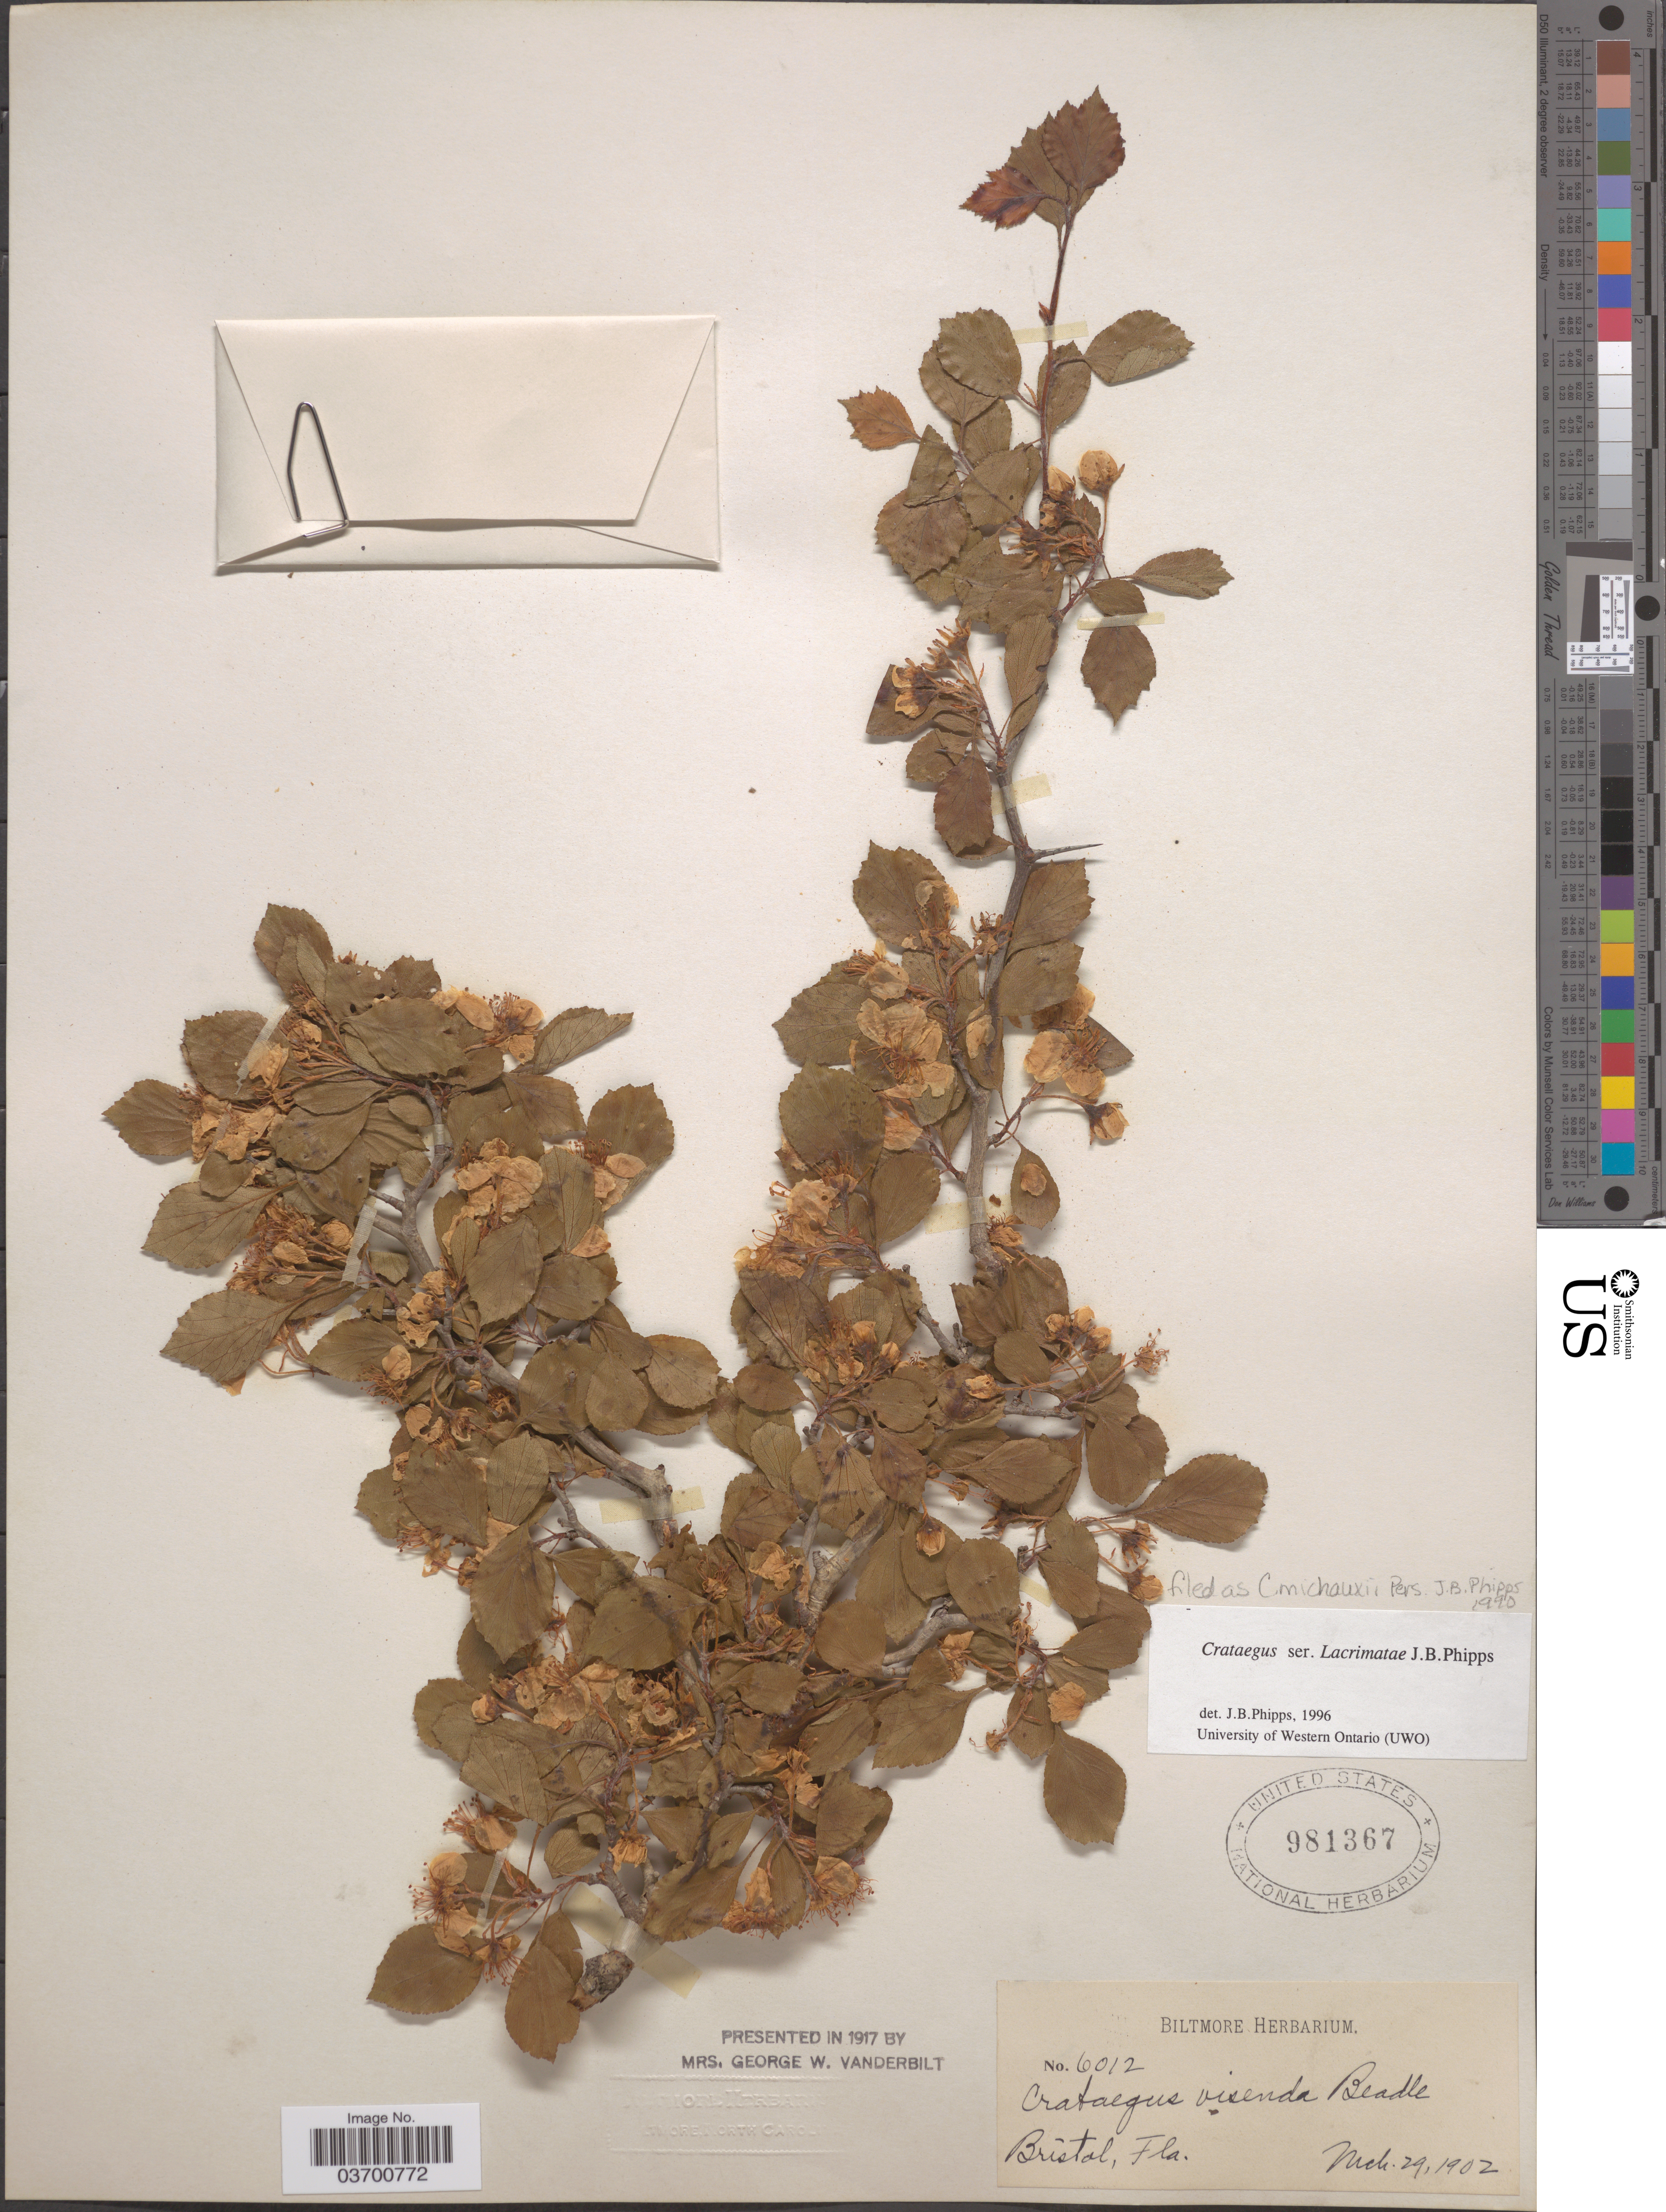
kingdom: Plantae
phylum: Tracheophyta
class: Magnoliopsida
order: Rosales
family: Rosaceae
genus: Crataegus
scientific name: Crataegus michauxii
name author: Pers.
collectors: ex herb. Biltmore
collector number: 6012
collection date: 1902-03-29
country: United States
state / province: Florida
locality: Bristol.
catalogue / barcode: US 981367